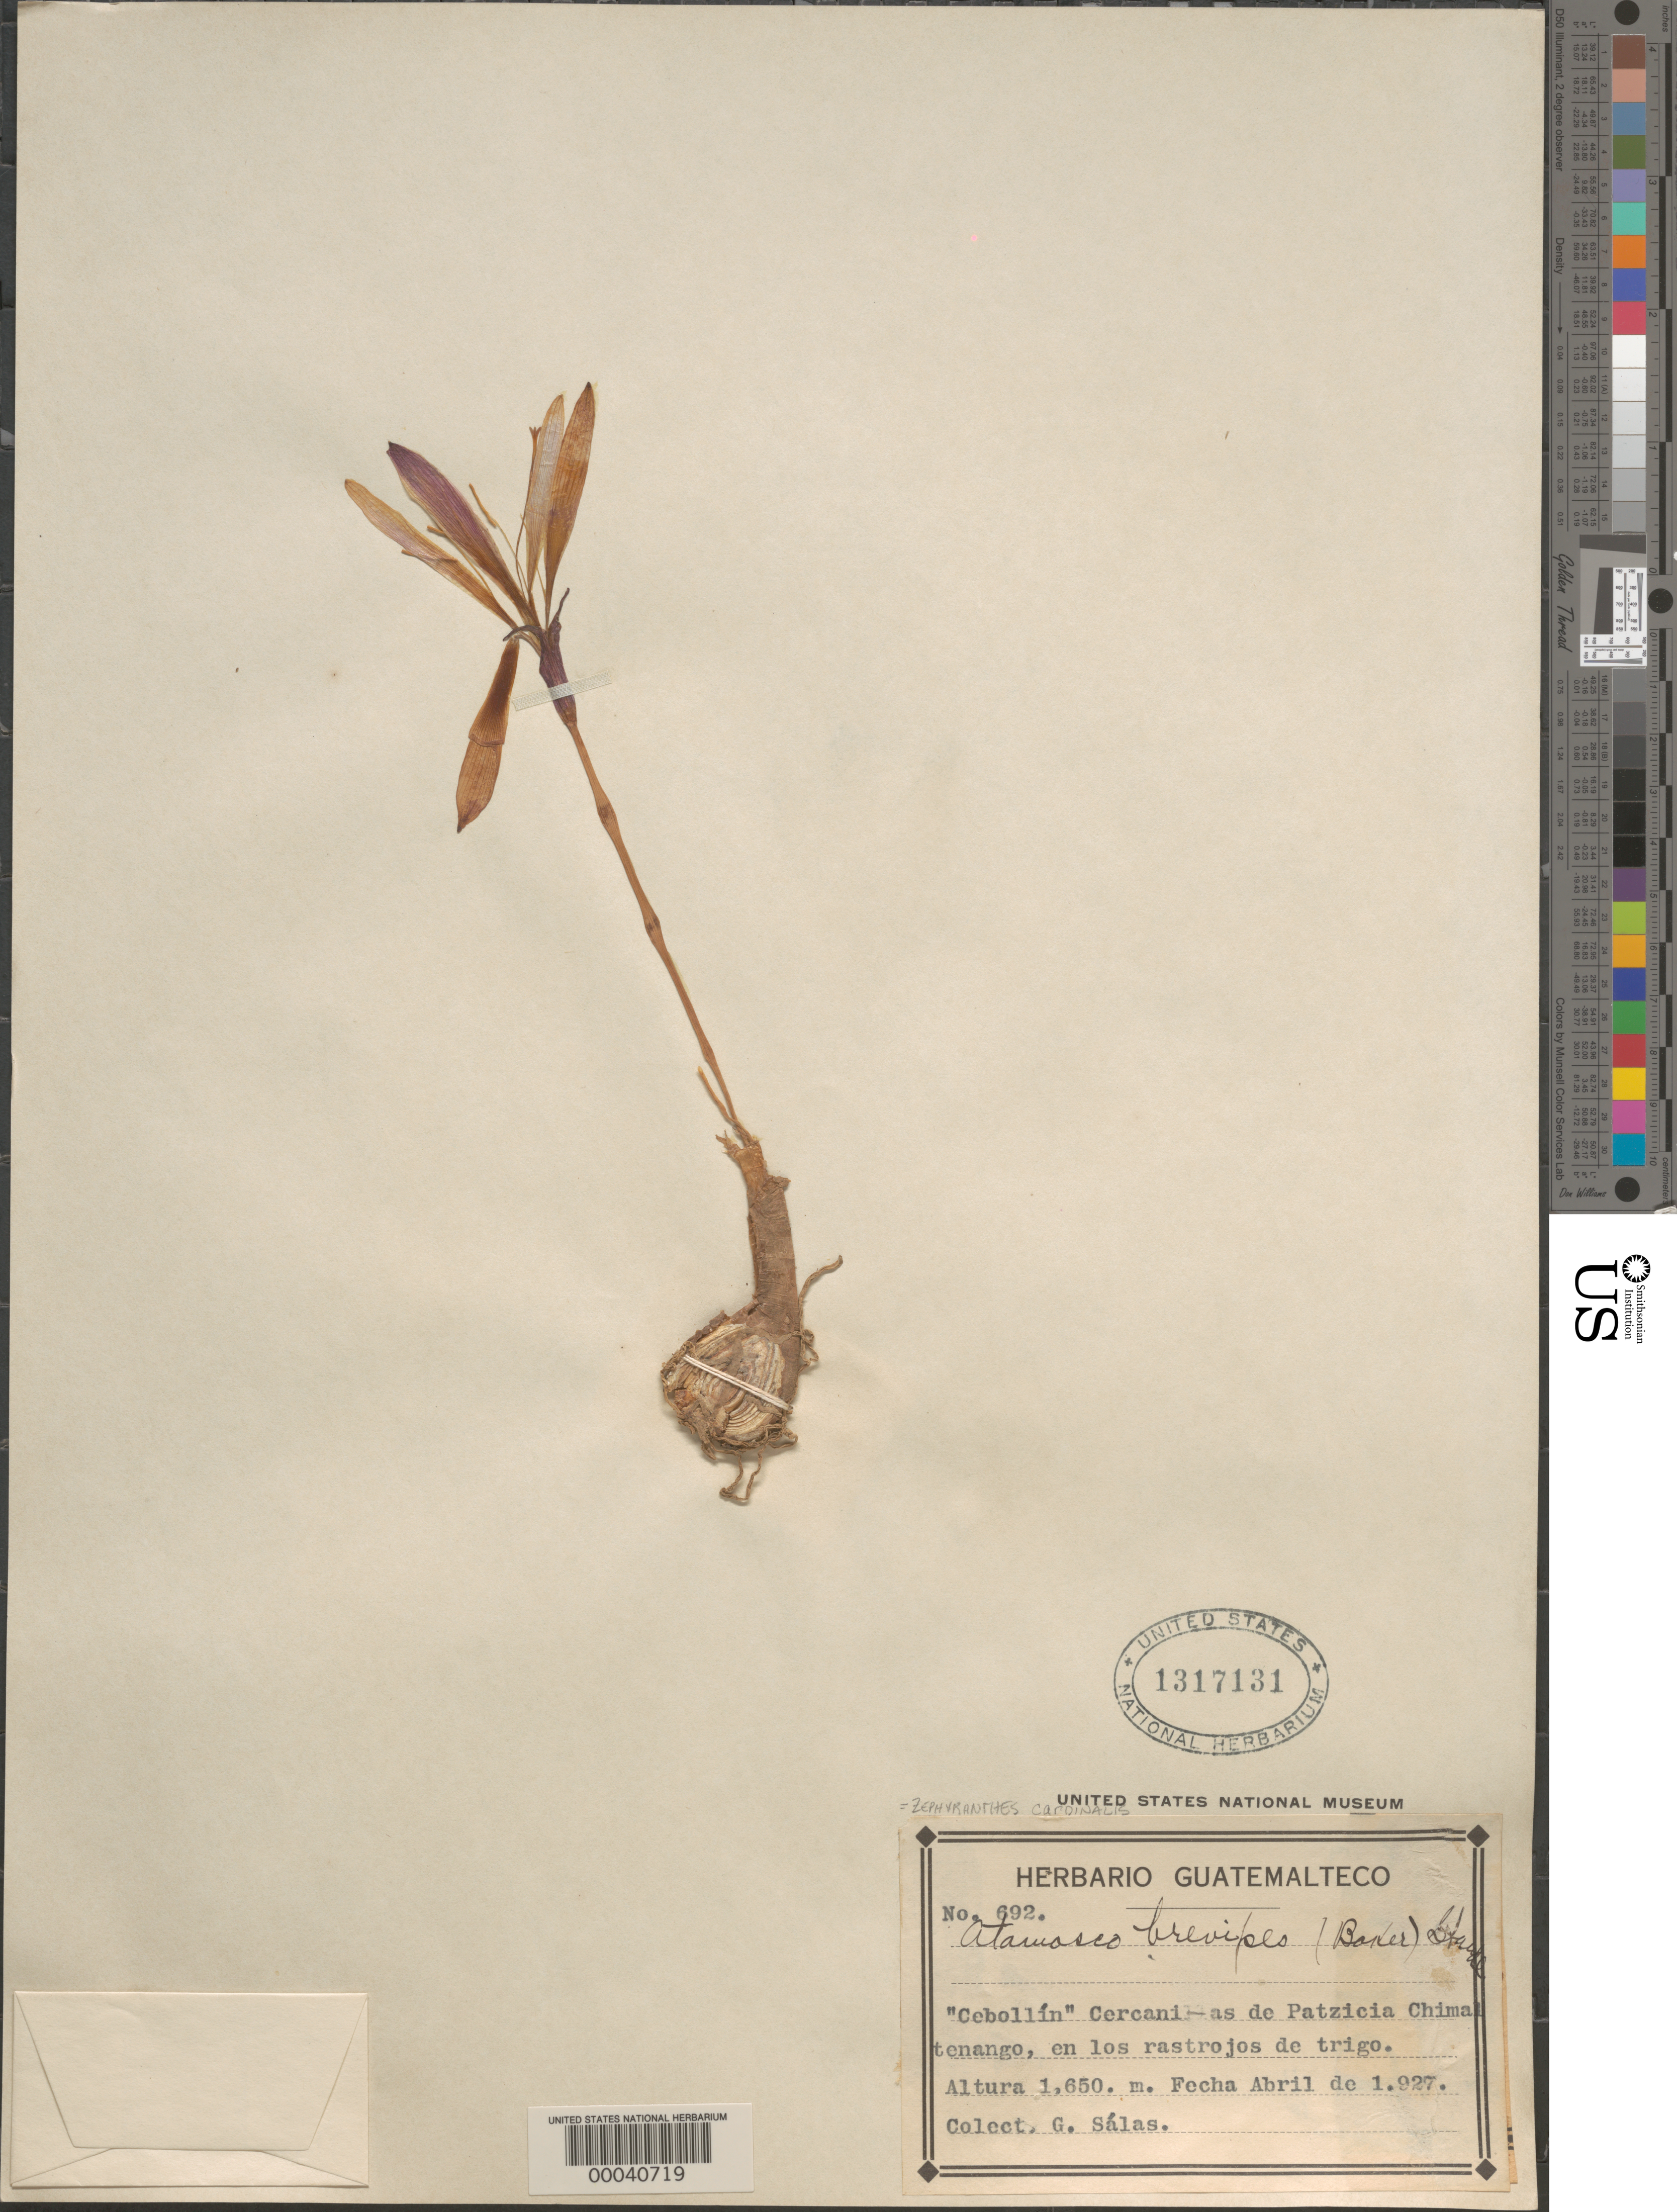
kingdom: Plantae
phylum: Tracheophyta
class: Liliopsida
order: Asparagales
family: Amaryllidaceae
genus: Zephyranthes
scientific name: Zephyranthes cardinalis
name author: C.H. Wright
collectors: G. Salas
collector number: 692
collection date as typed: Apr 1927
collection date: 1927-04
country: Guatemala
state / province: Chimaltenango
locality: Near Patzicia Chimaltenango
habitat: In a wheat field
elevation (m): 1650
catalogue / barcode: US 1317131